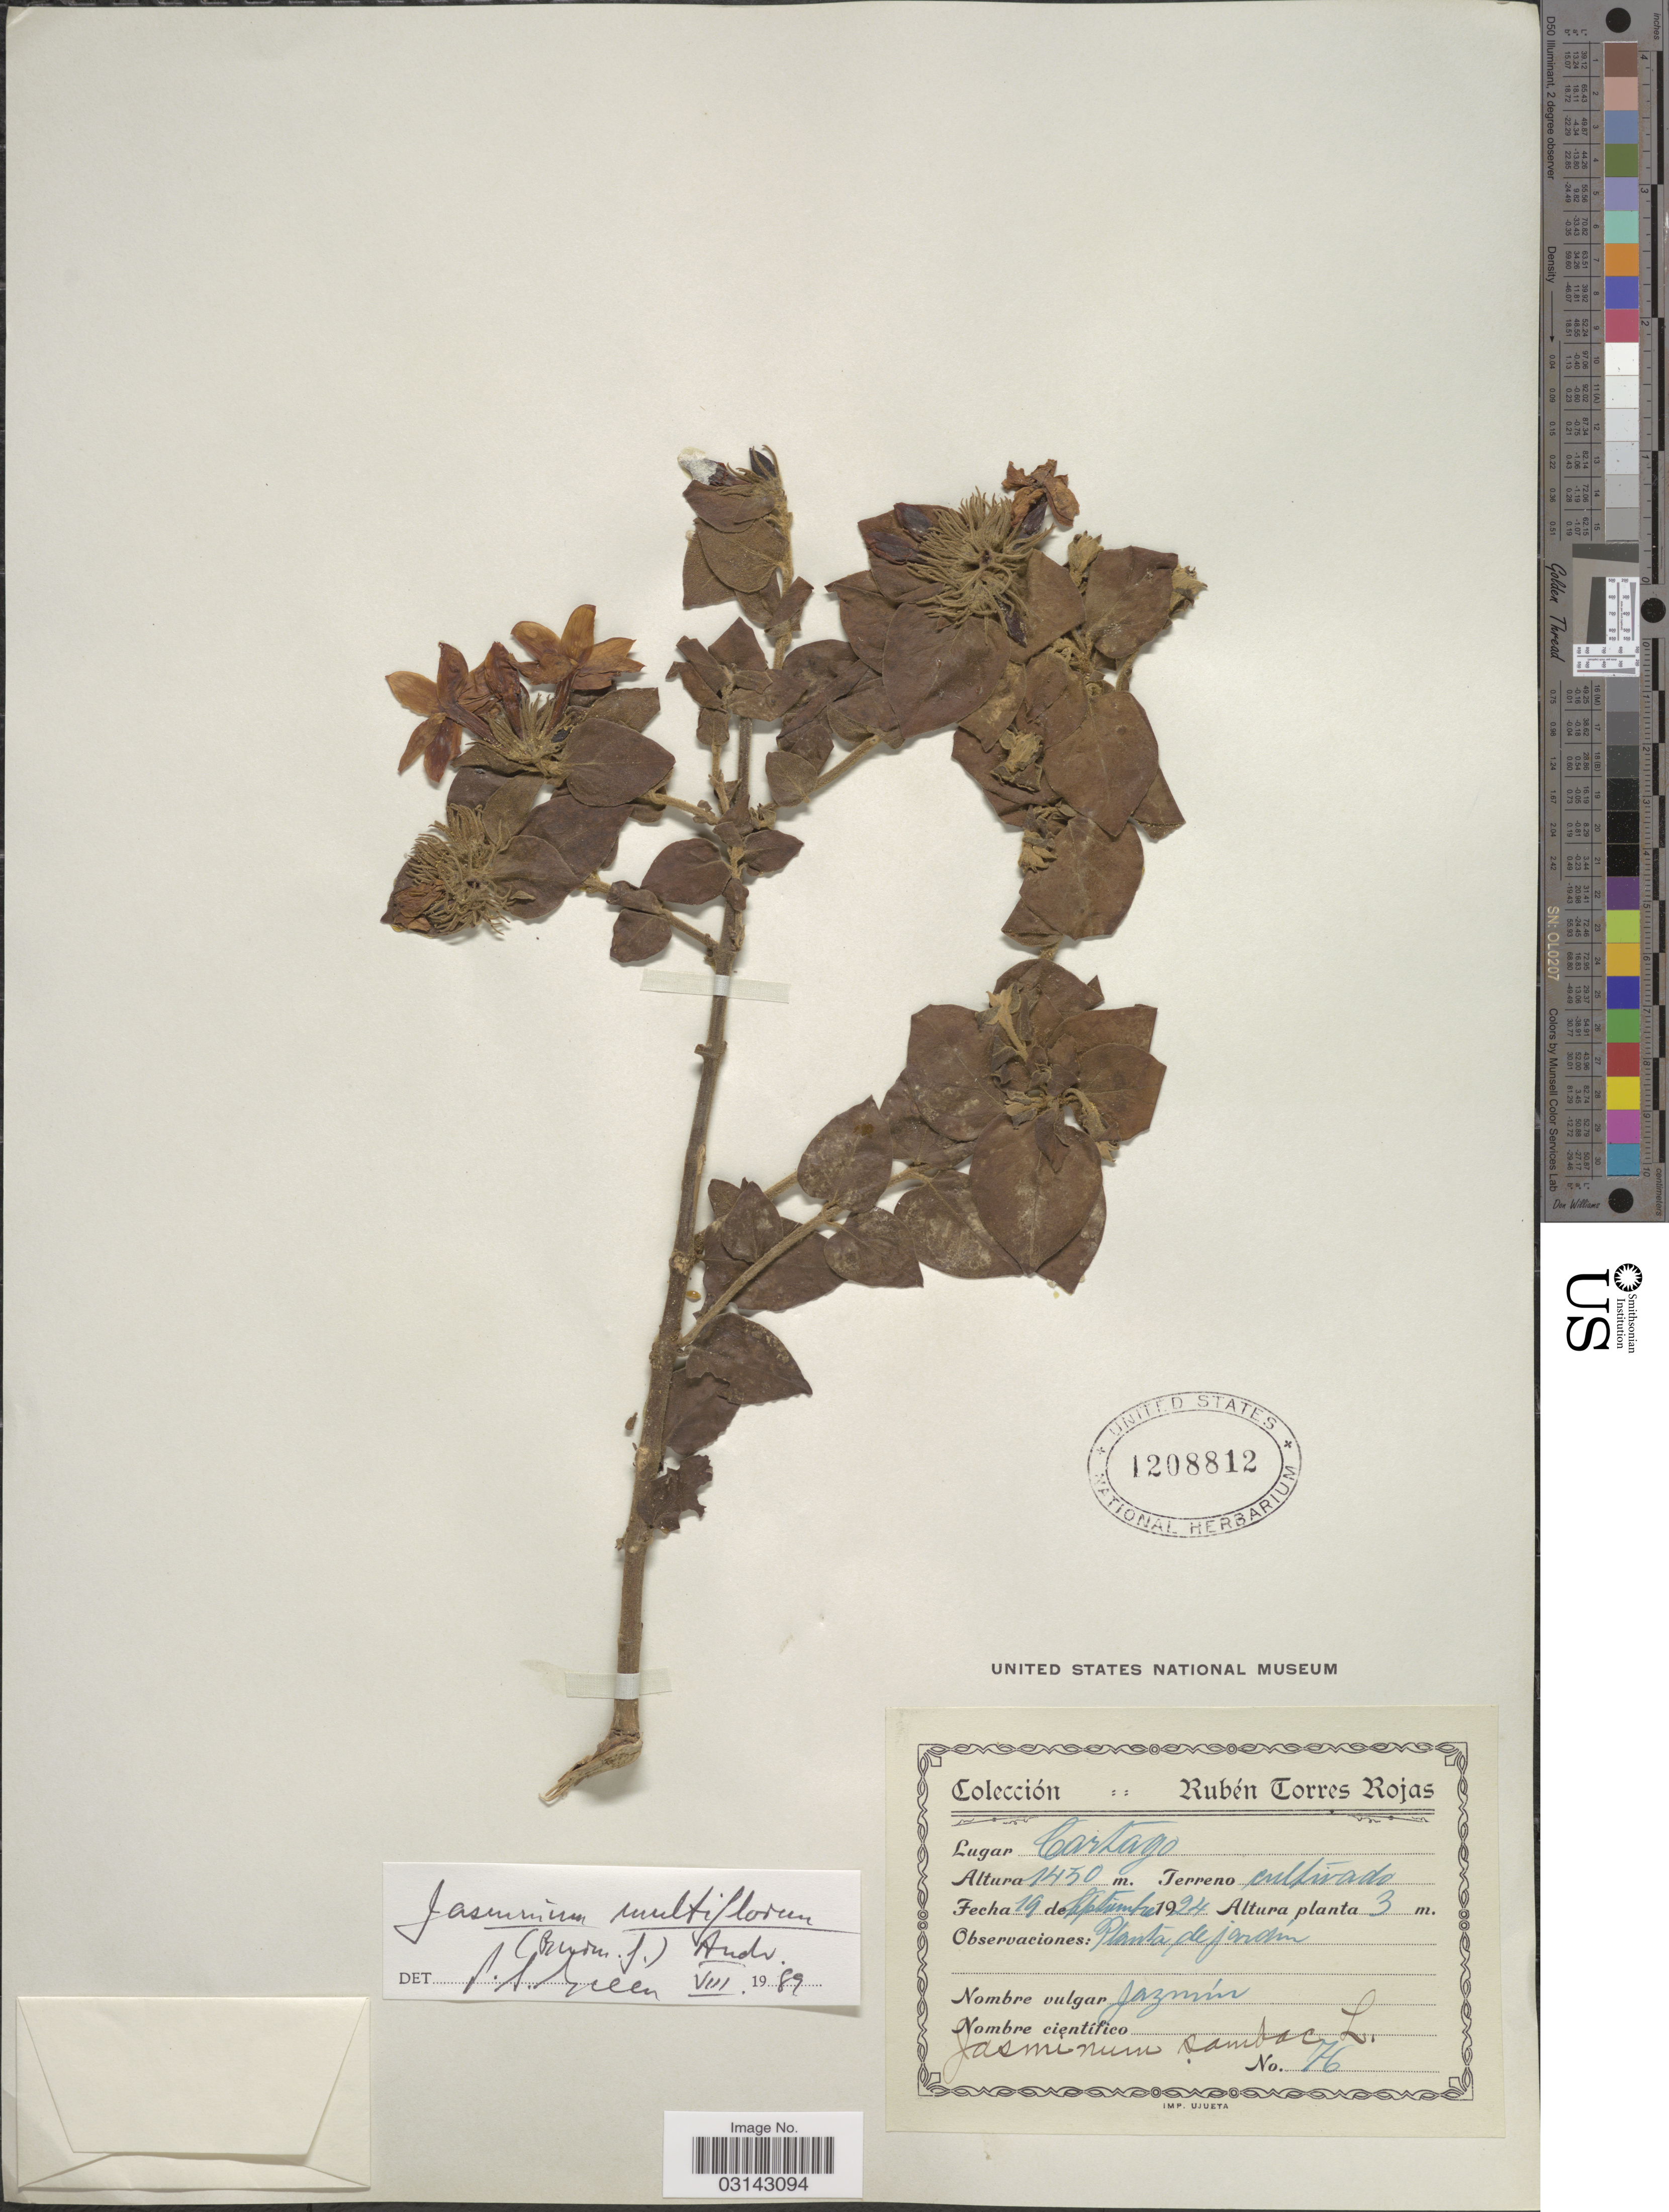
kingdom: Plantae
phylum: Tracheophyta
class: Magnoliopsida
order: Lamiales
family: Oleaceae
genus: Jasminum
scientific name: Jasminum multiflorum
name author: (Burm. f.) Andrews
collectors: R. Torres Rojas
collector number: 76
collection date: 1924-09-19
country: Costa Rica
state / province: Cartago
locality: De jardin.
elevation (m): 1450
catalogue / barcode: US 1208812